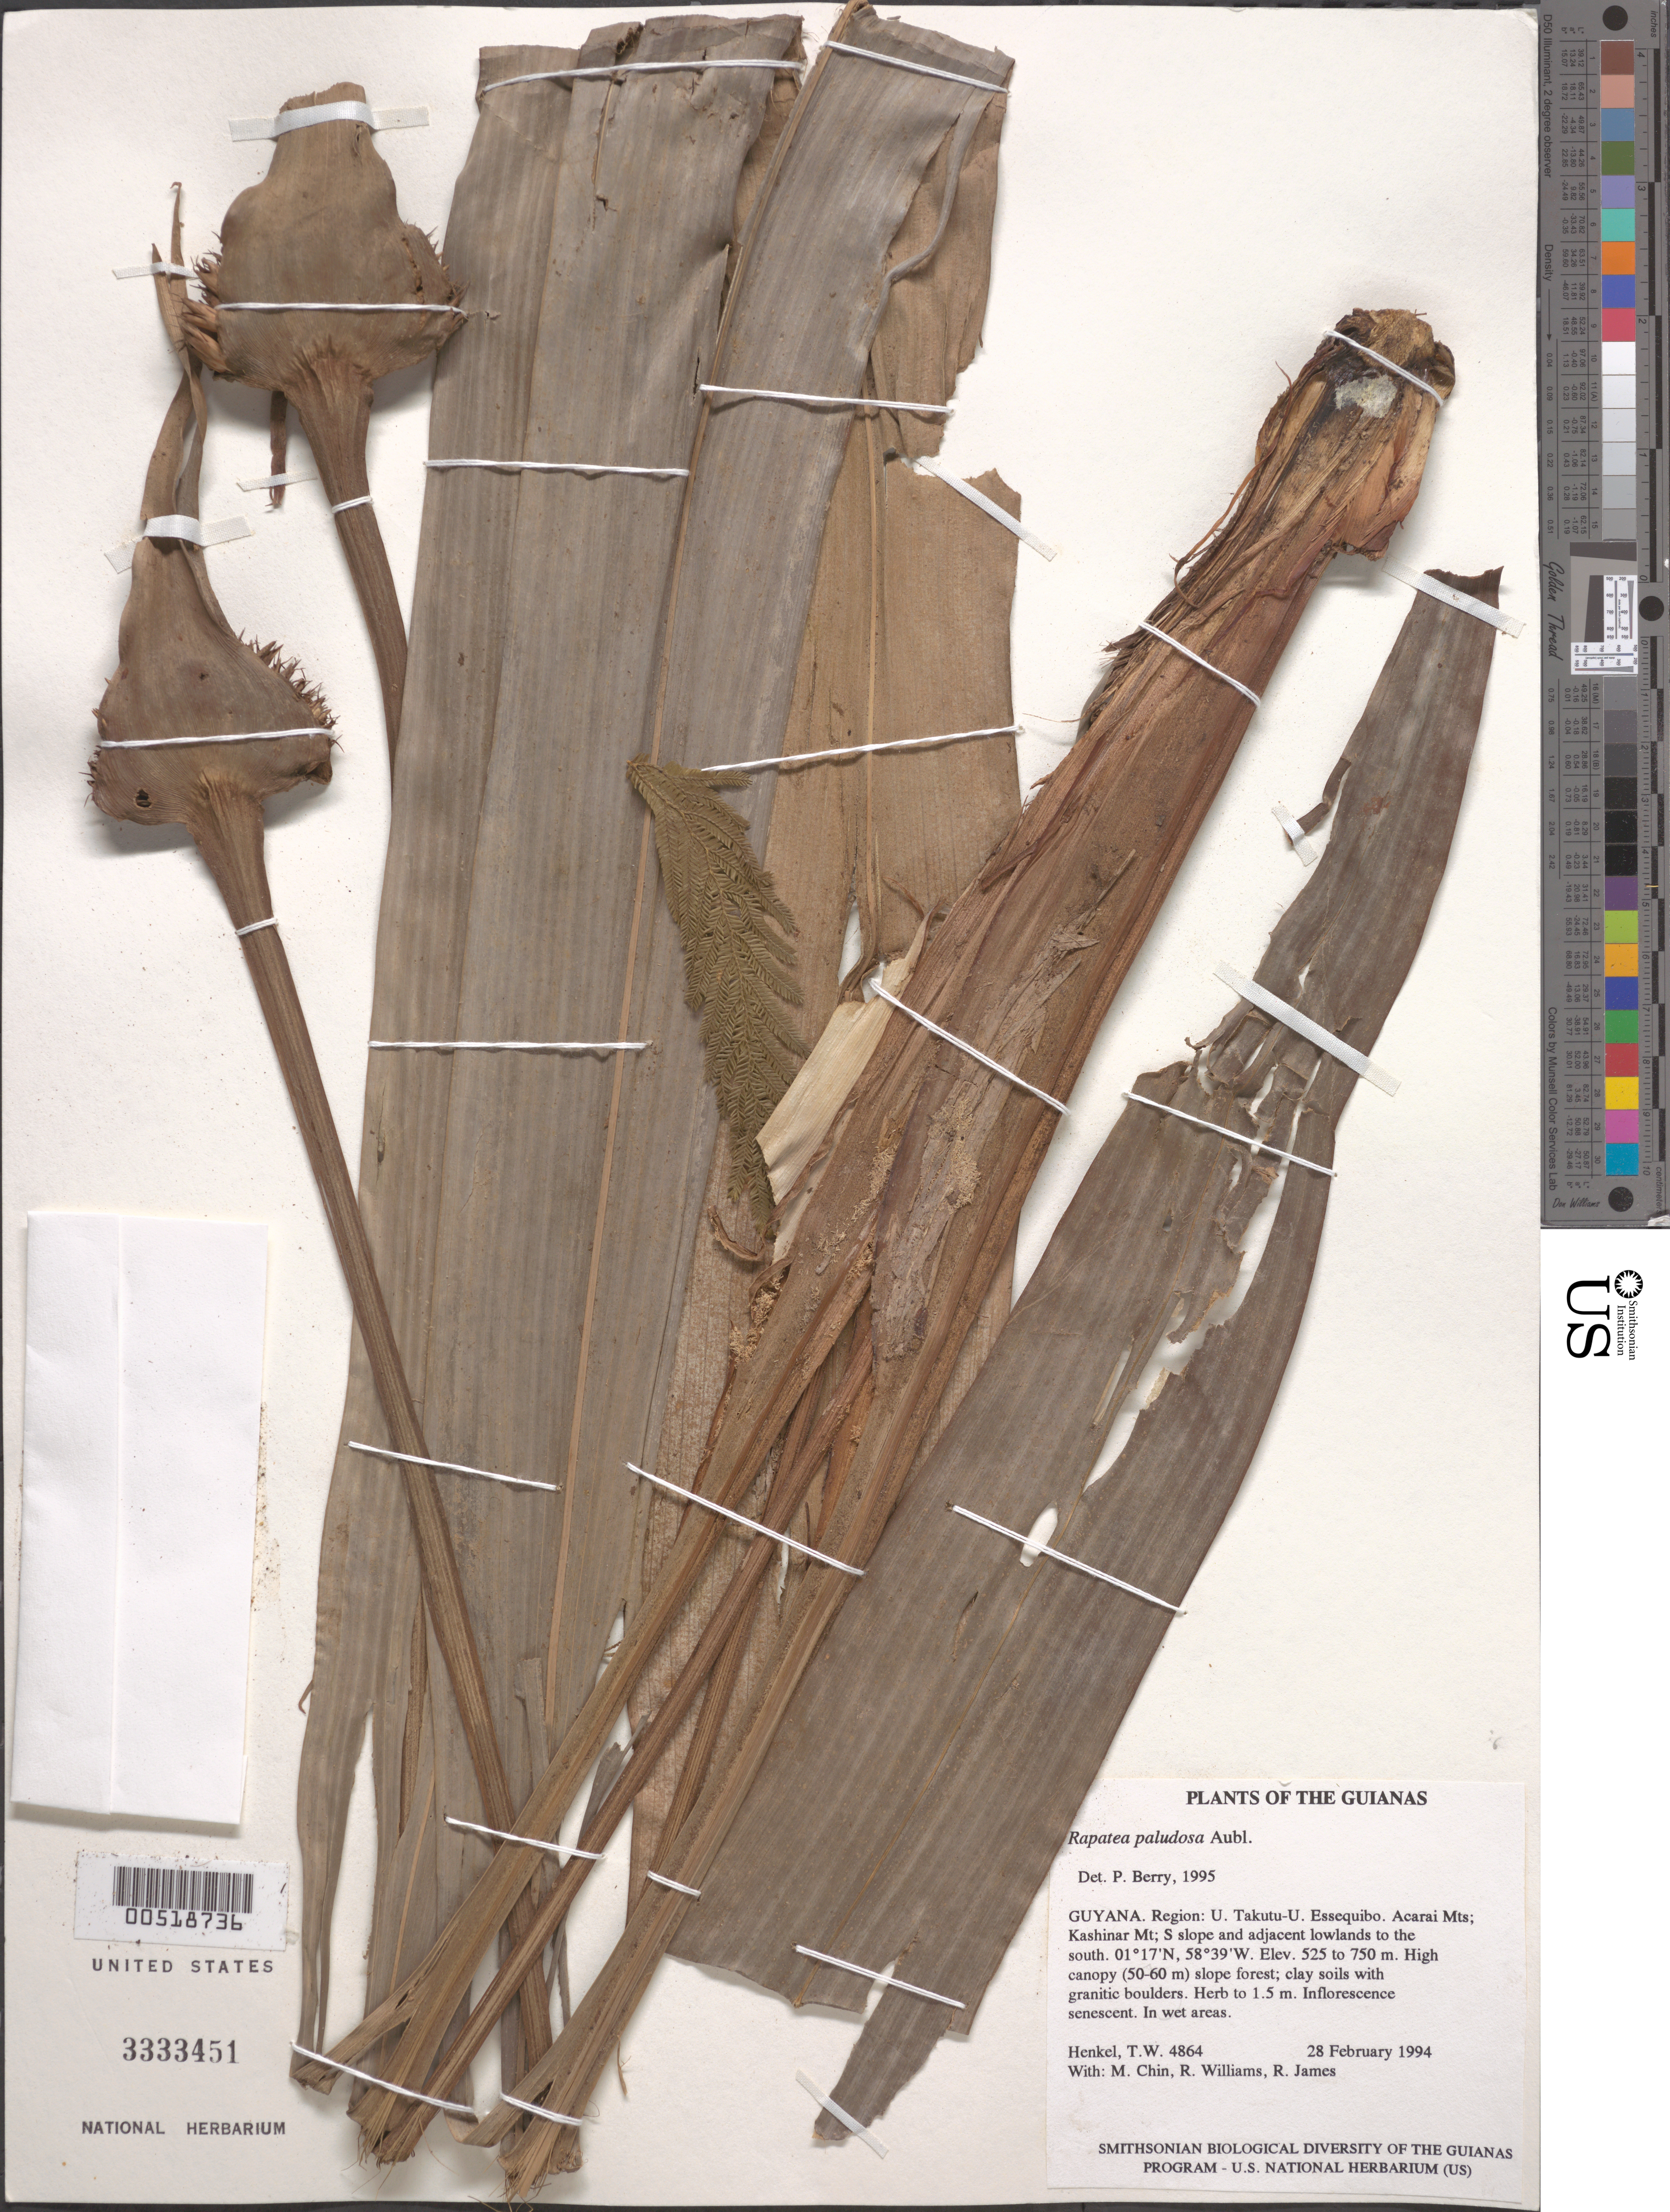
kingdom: Plantae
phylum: Tracheophyta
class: Liliopsida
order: Poales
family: Rapateaceae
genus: Rapatea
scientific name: Rapatea paludosa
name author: Aubl.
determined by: Berry, P. E., (WIS), University of Wisconsin - Madison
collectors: T. Henkel, M. Chin, R. Williams & R. James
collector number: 4864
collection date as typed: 28 February 1994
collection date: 1994-02-28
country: Guyana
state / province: U. Takutu-U. Essequibo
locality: Acarai Mts; Kashinar Mt; S slope and adjacent lowlands to the south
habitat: High canopy (50-60 m) slope forest; clay soils with granitic boulders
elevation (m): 525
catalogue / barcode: US 3333451